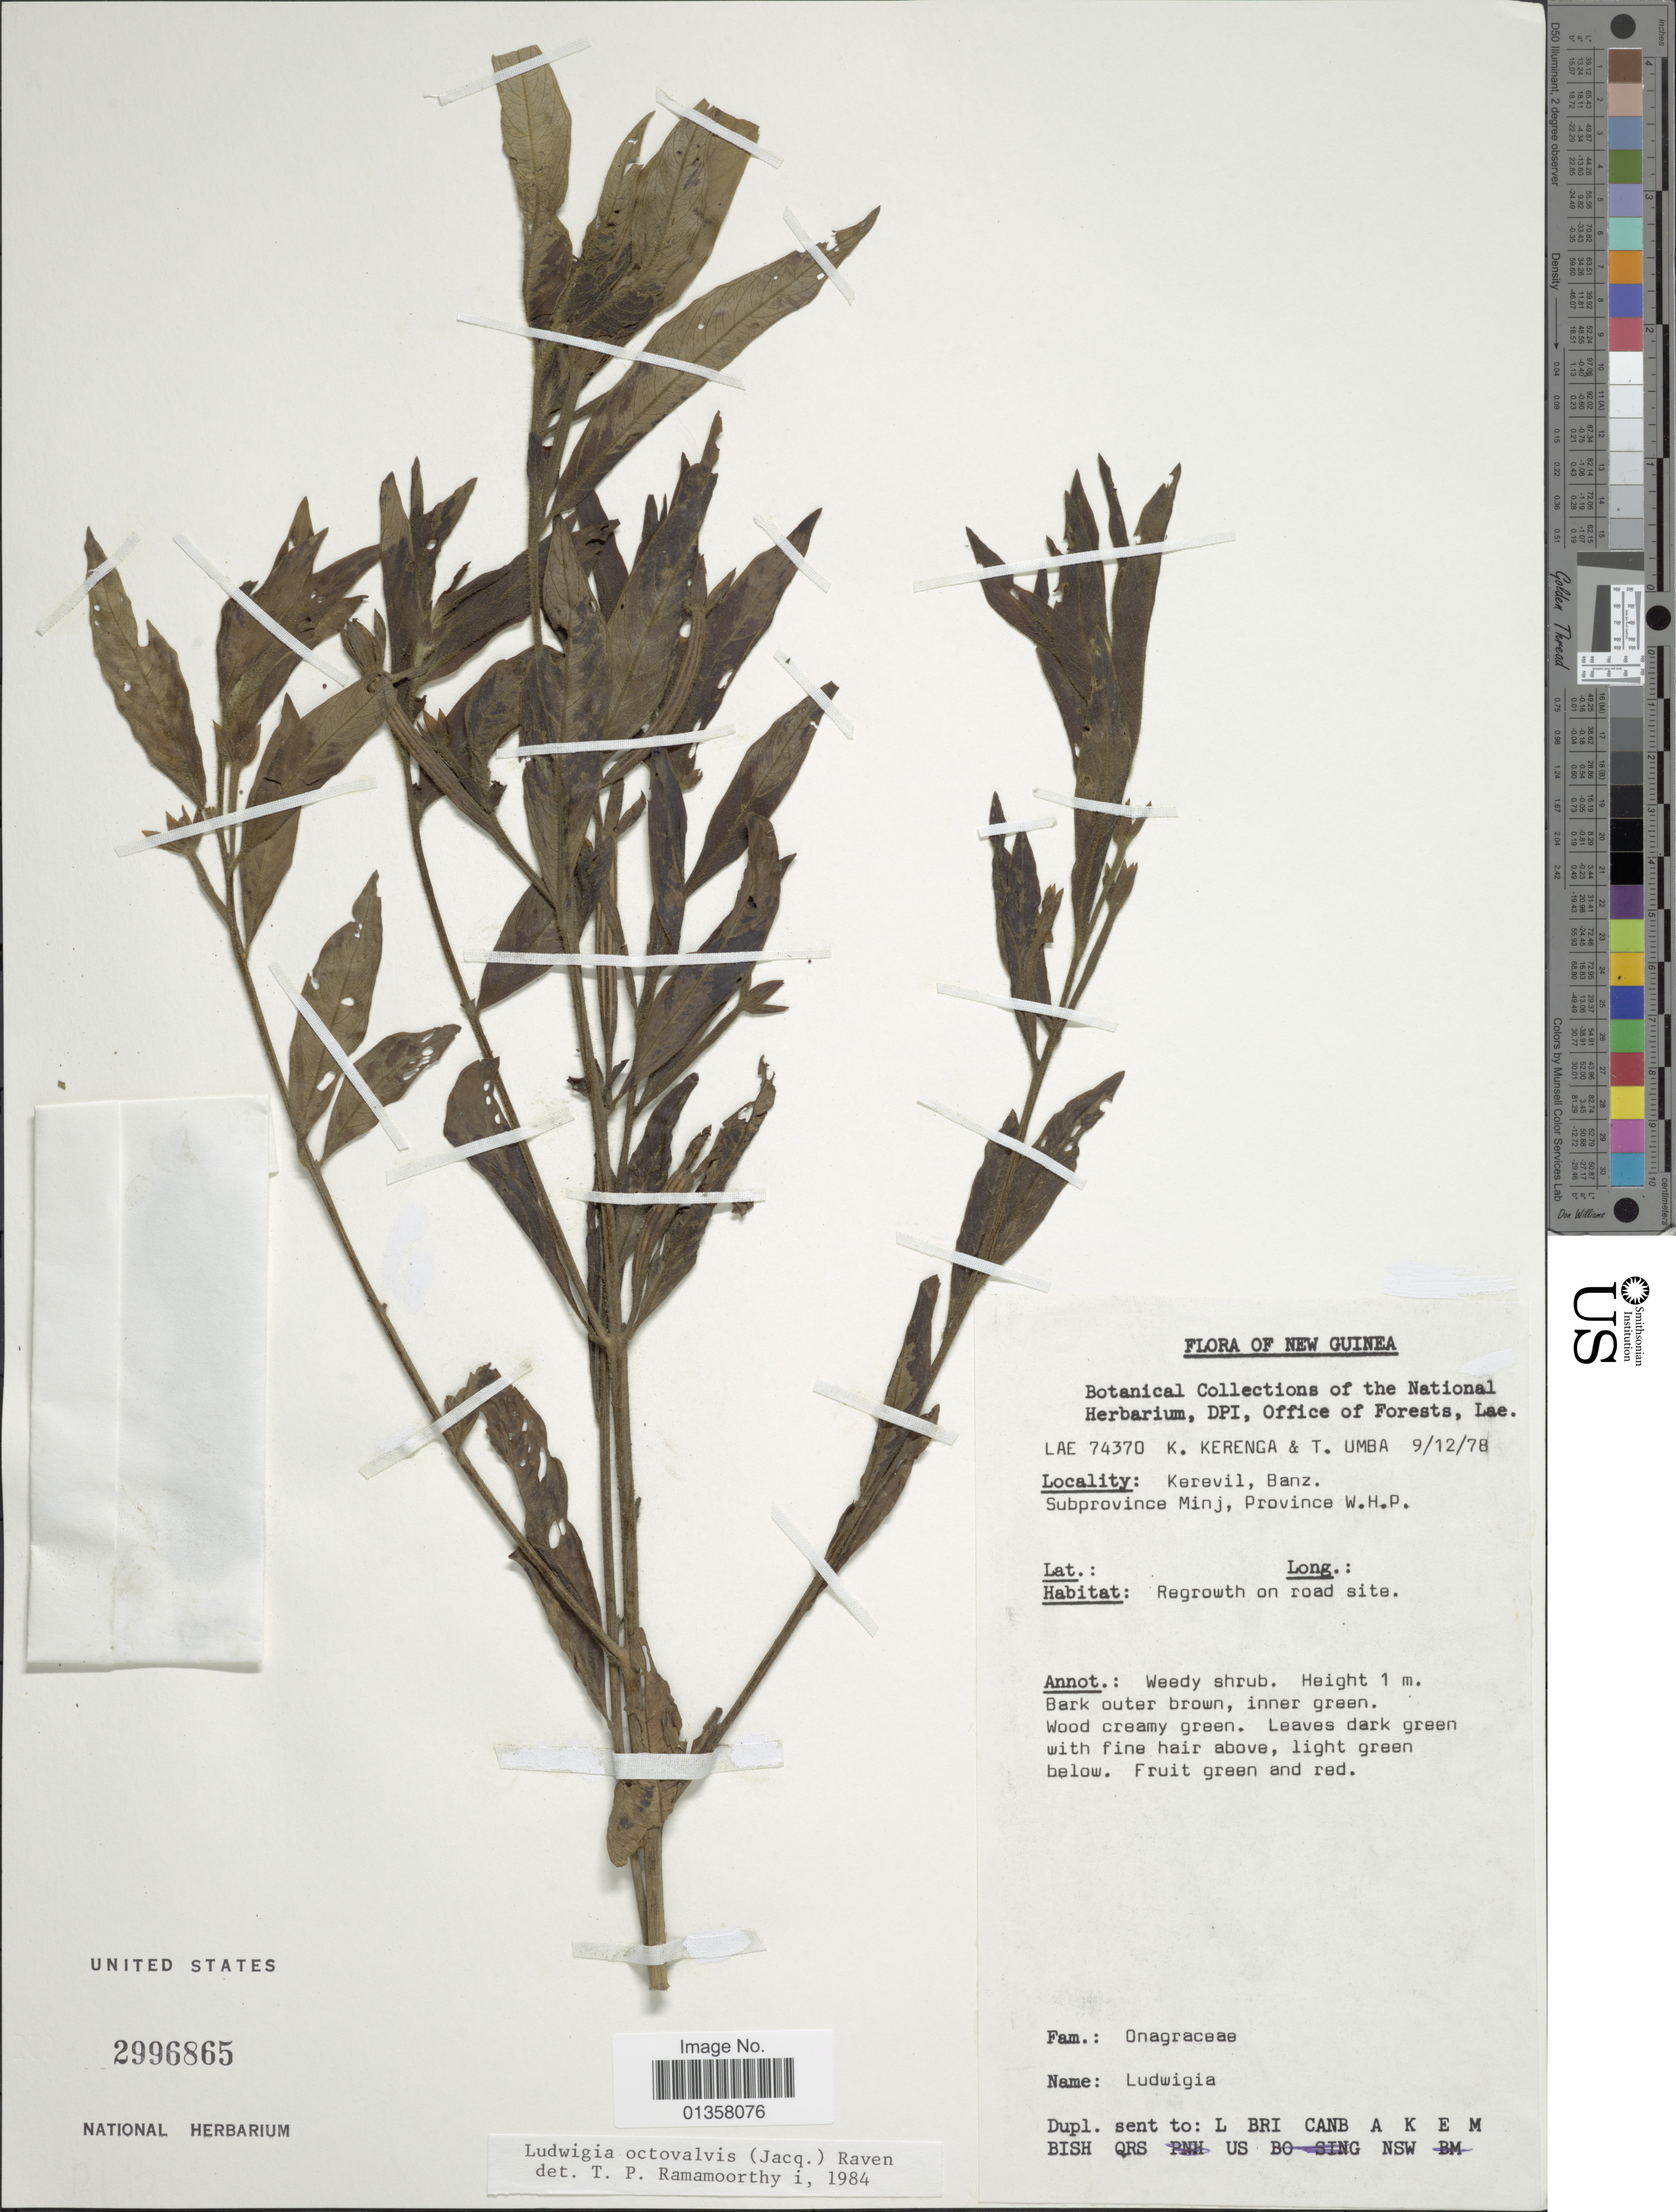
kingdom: Plantae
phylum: Tracheophyta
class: Magnoliopsida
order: Myrtales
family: Onagraceae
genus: Ludwigia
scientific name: Ludwigia octovalvis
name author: (Jacq.) P.H. Raven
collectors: K. Kerenga & T. Umba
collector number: LAE74370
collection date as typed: Transcribed d/m/y: 9/12/78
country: Papua New Guinea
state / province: Western Highlands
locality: Kerevil, Banz. Subprovince Minj, Province W.H.P.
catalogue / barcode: US 2996865